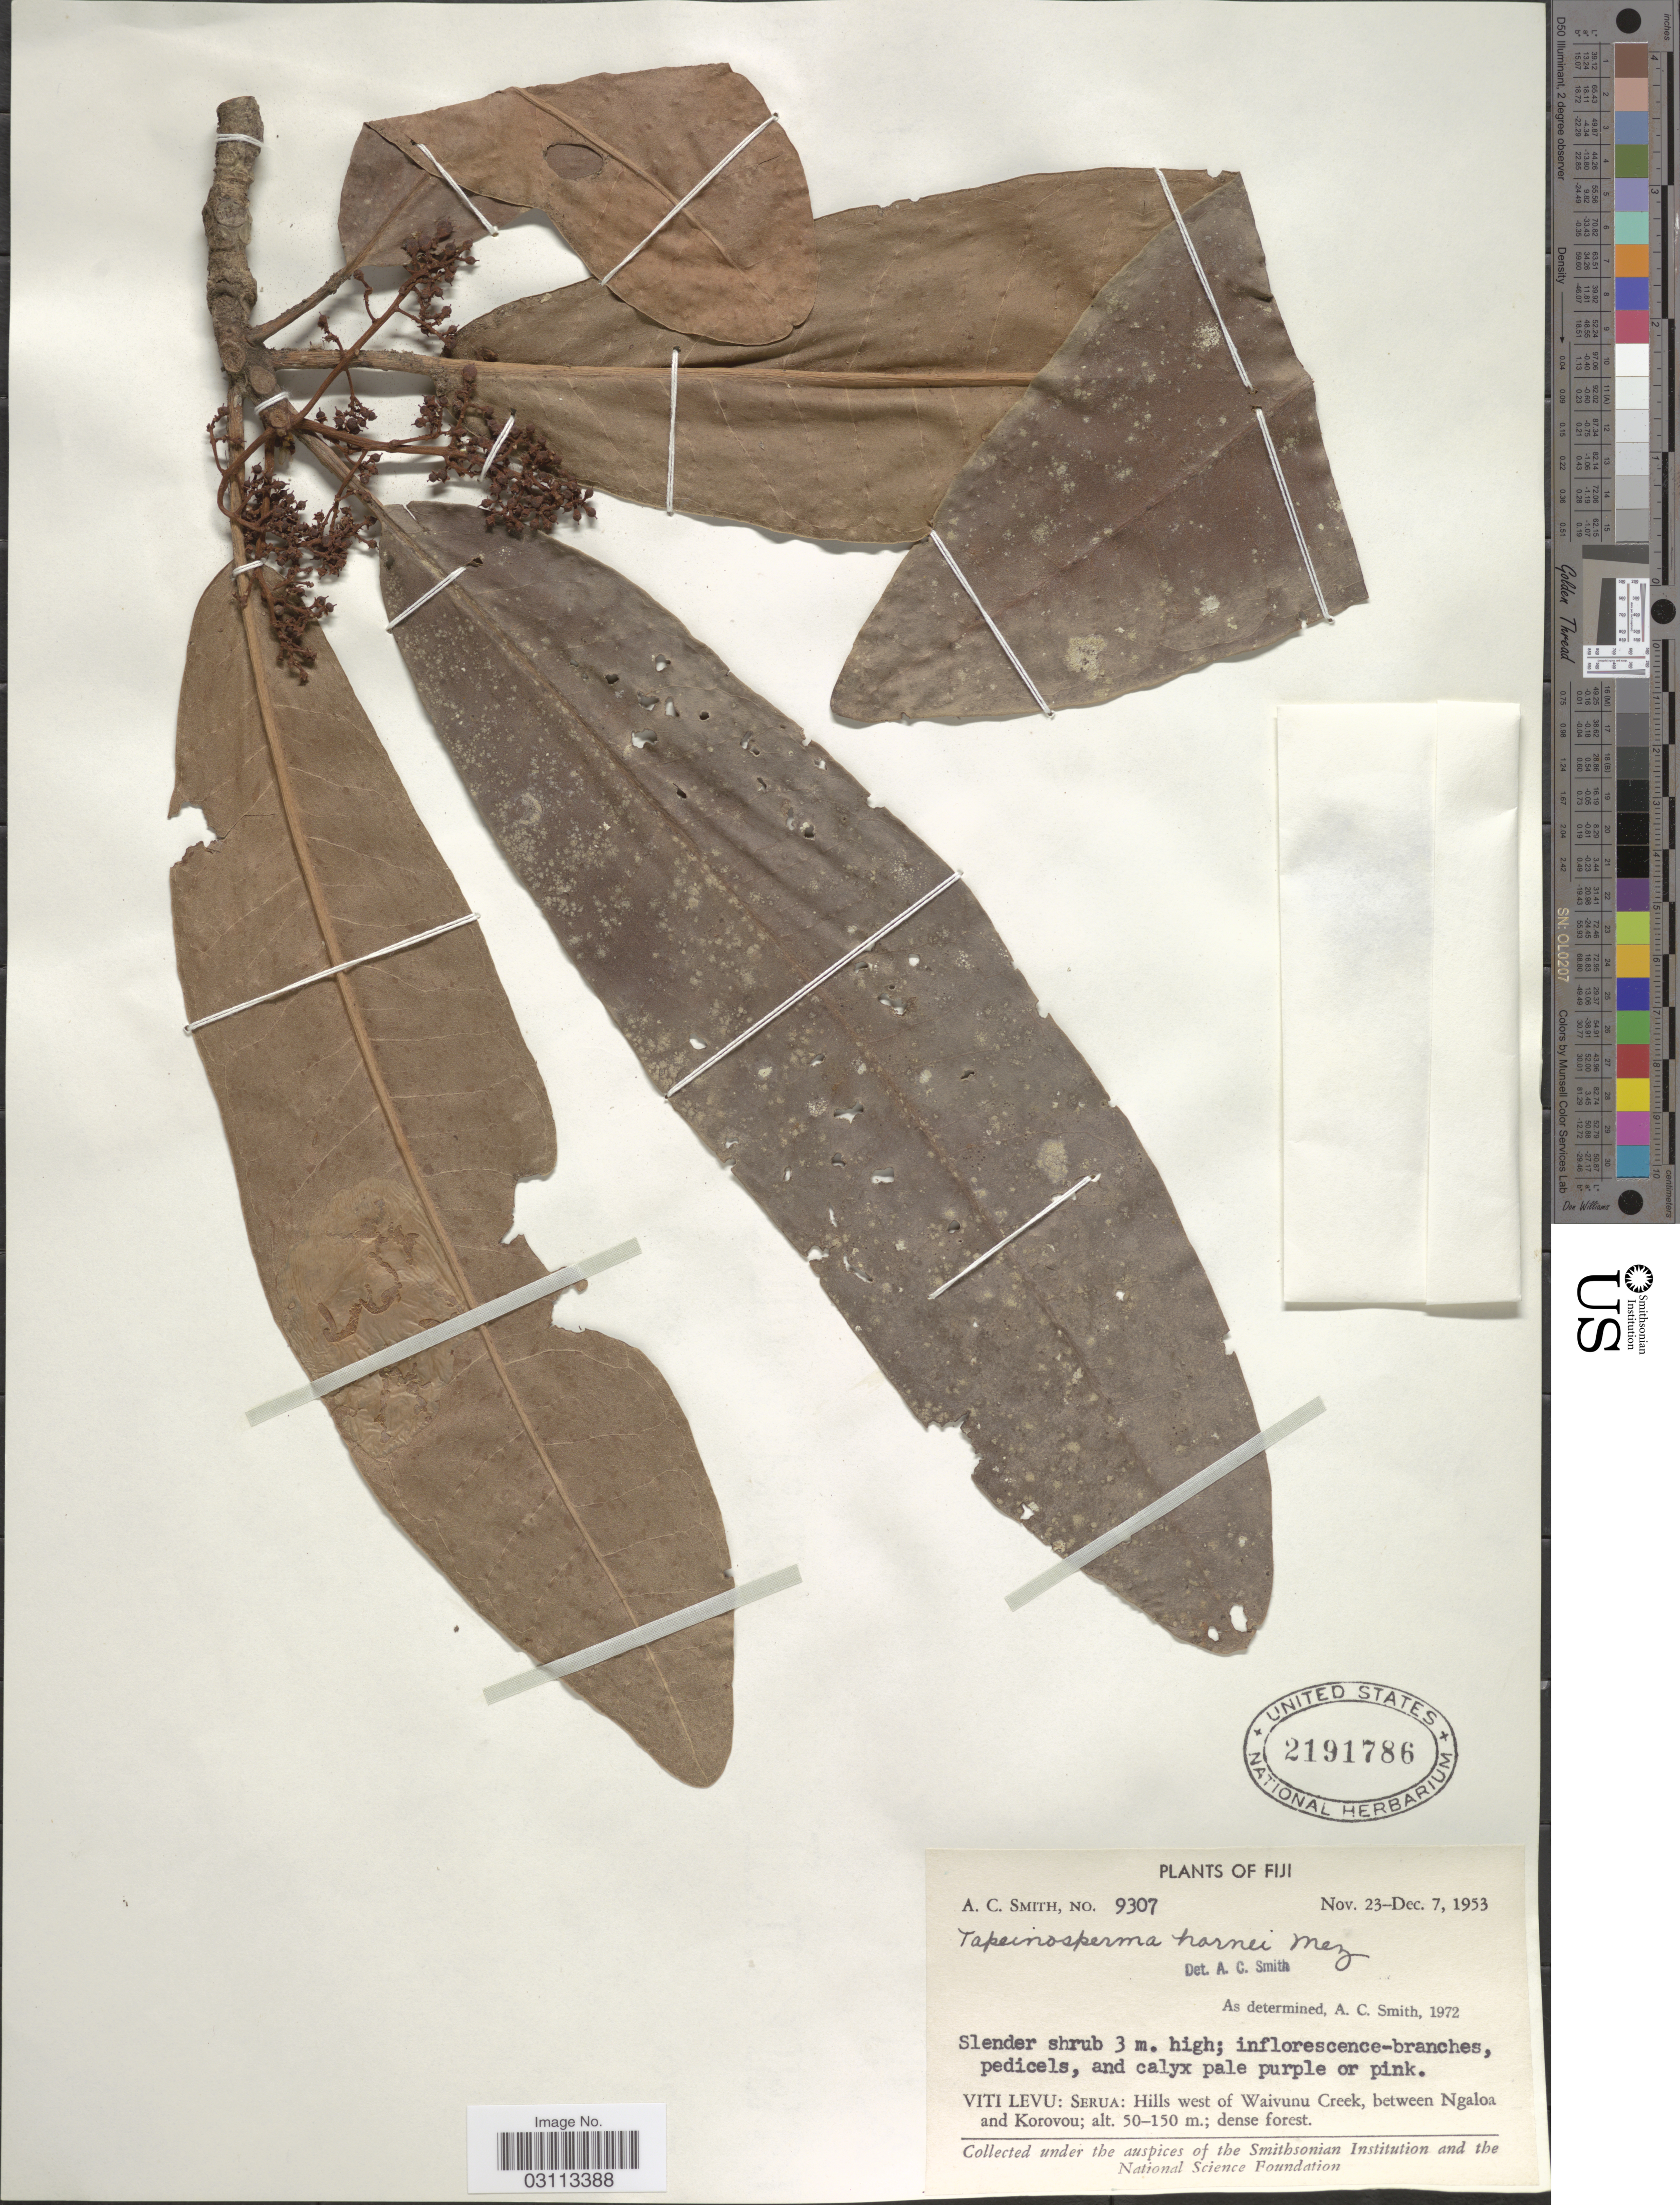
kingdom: Plantae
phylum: Tracheophyta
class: Magnoliopsida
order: Ericales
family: Primulaceae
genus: Tapeinosperma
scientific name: Tapeinosperma hornei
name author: Mez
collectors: A. C. Smith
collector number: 9307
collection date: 1953-11-23/1953-12-07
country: Fiji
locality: Viti Levu: Serua: Hills west of Waivunu Creek, between Ngaloa and Korovou.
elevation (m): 50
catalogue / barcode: US 2191786